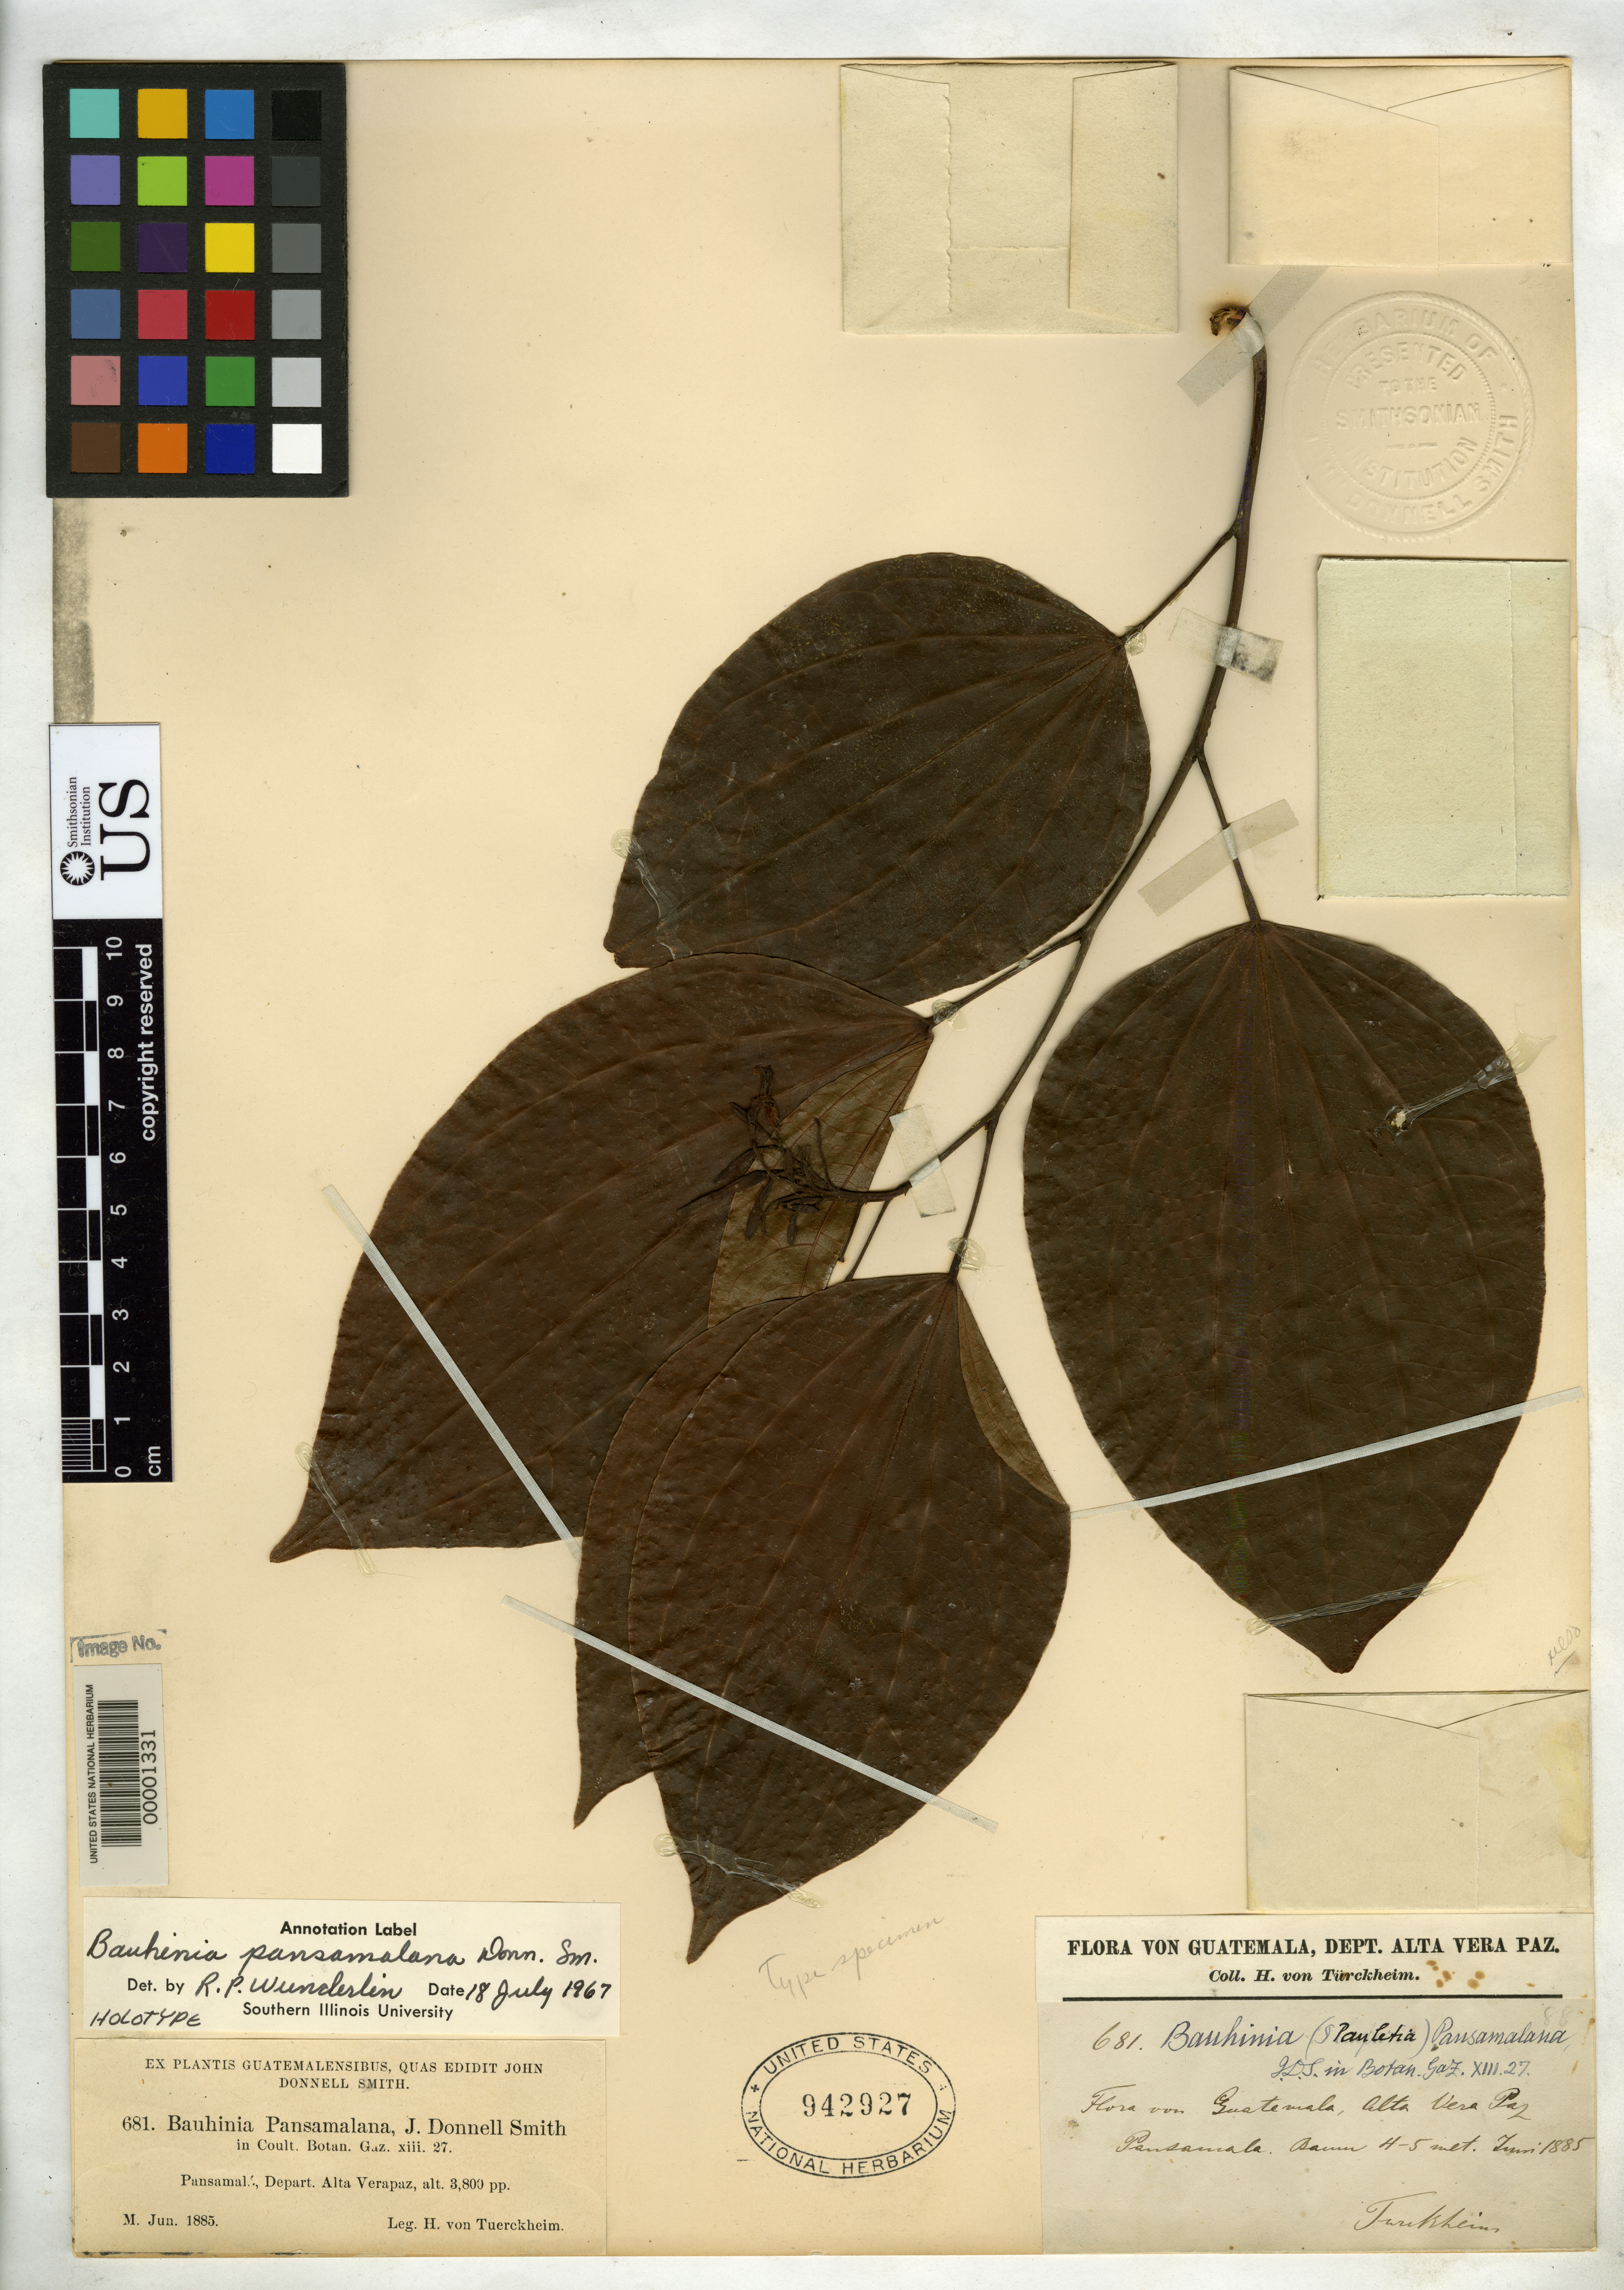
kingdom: Plantae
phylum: Tracheophyta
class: Magnoliopsida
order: Fabales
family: Fabaceae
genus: Bauhinia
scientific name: Bauhinia pansamalana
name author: Donn. Sm.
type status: Type Collection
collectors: H. von Türckheim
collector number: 681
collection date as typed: Jun 1885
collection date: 1885-06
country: Guatemala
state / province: Alta Verapaz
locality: Pansamalá.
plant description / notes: One of two US sheets (USNH 942927, 942929) received from the John Donnell Smith herbarium, neither clearly the holotype. This sheet annotated as "holotype" by R.P. Wunderlin (1967).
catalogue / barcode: US 942927